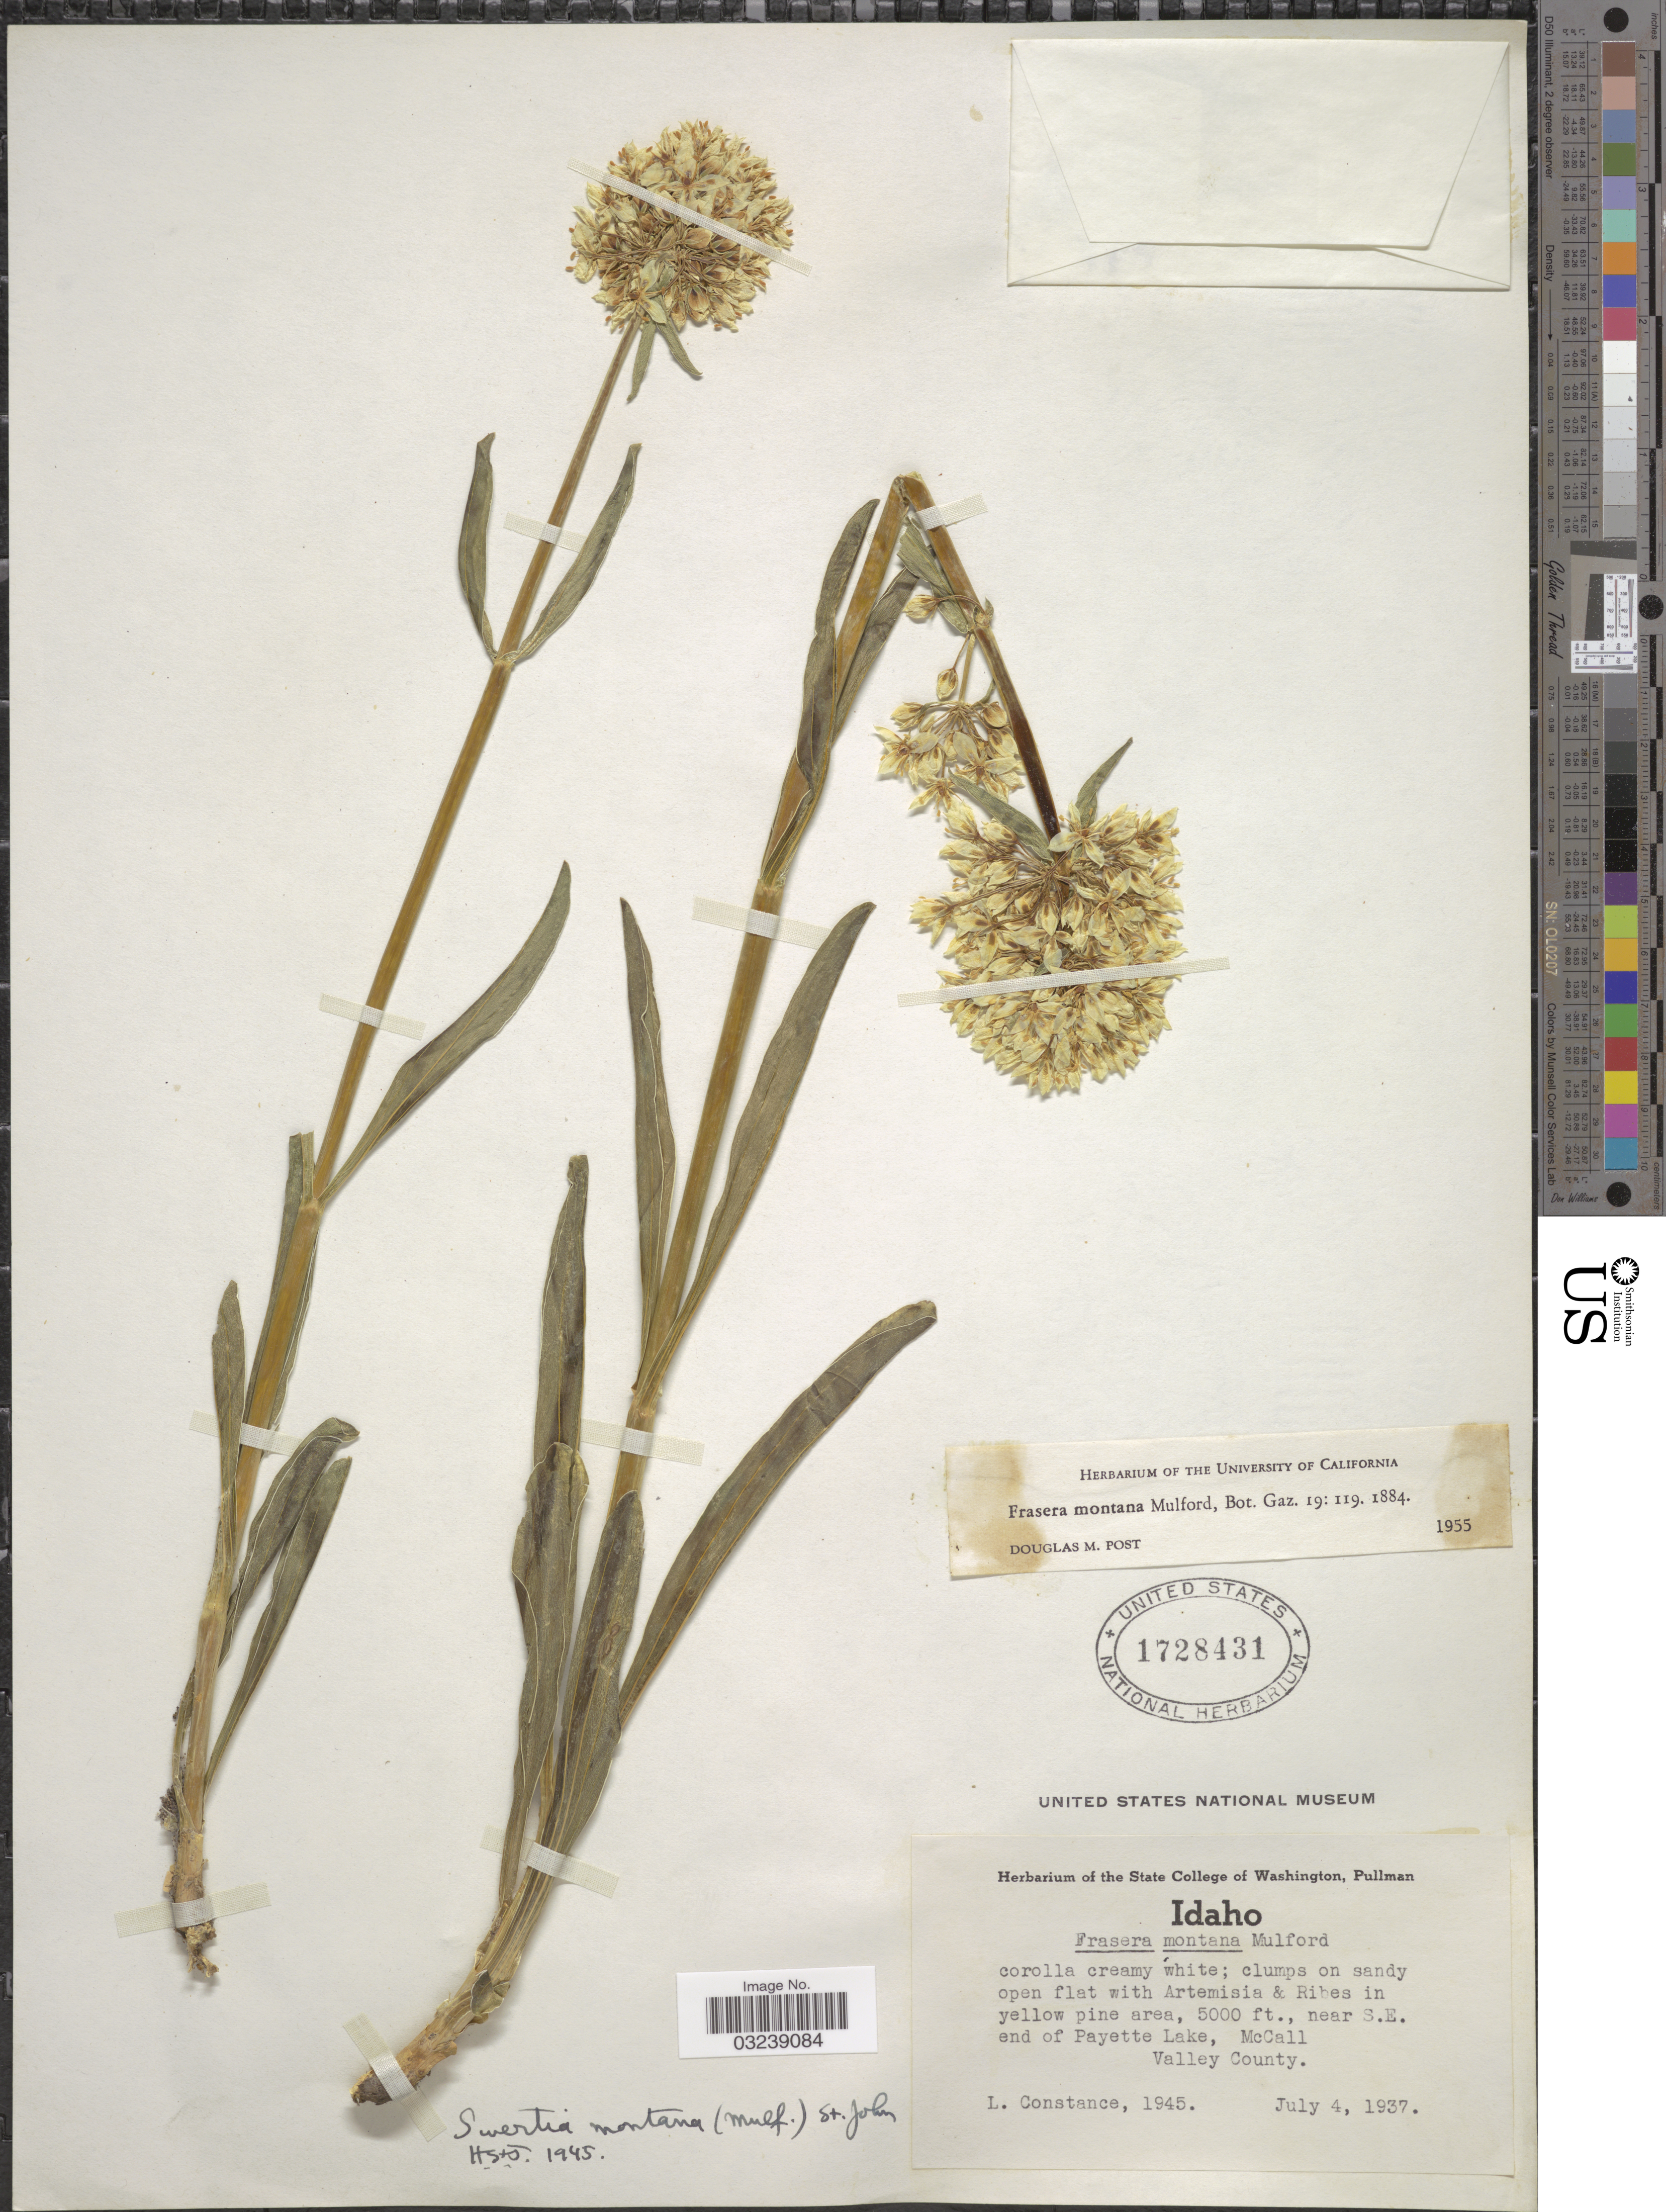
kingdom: Plantae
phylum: Tracheophyta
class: Magnoliopsida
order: Gentianales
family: Gentianaceae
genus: Frasera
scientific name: Frasera montana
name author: Mulford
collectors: L. Constance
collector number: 1945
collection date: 1937-07-04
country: United States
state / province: Idaho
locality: Near S.E. end of Payette Lake, McCall Valley County.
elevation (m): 1524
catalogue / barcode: US 1728431